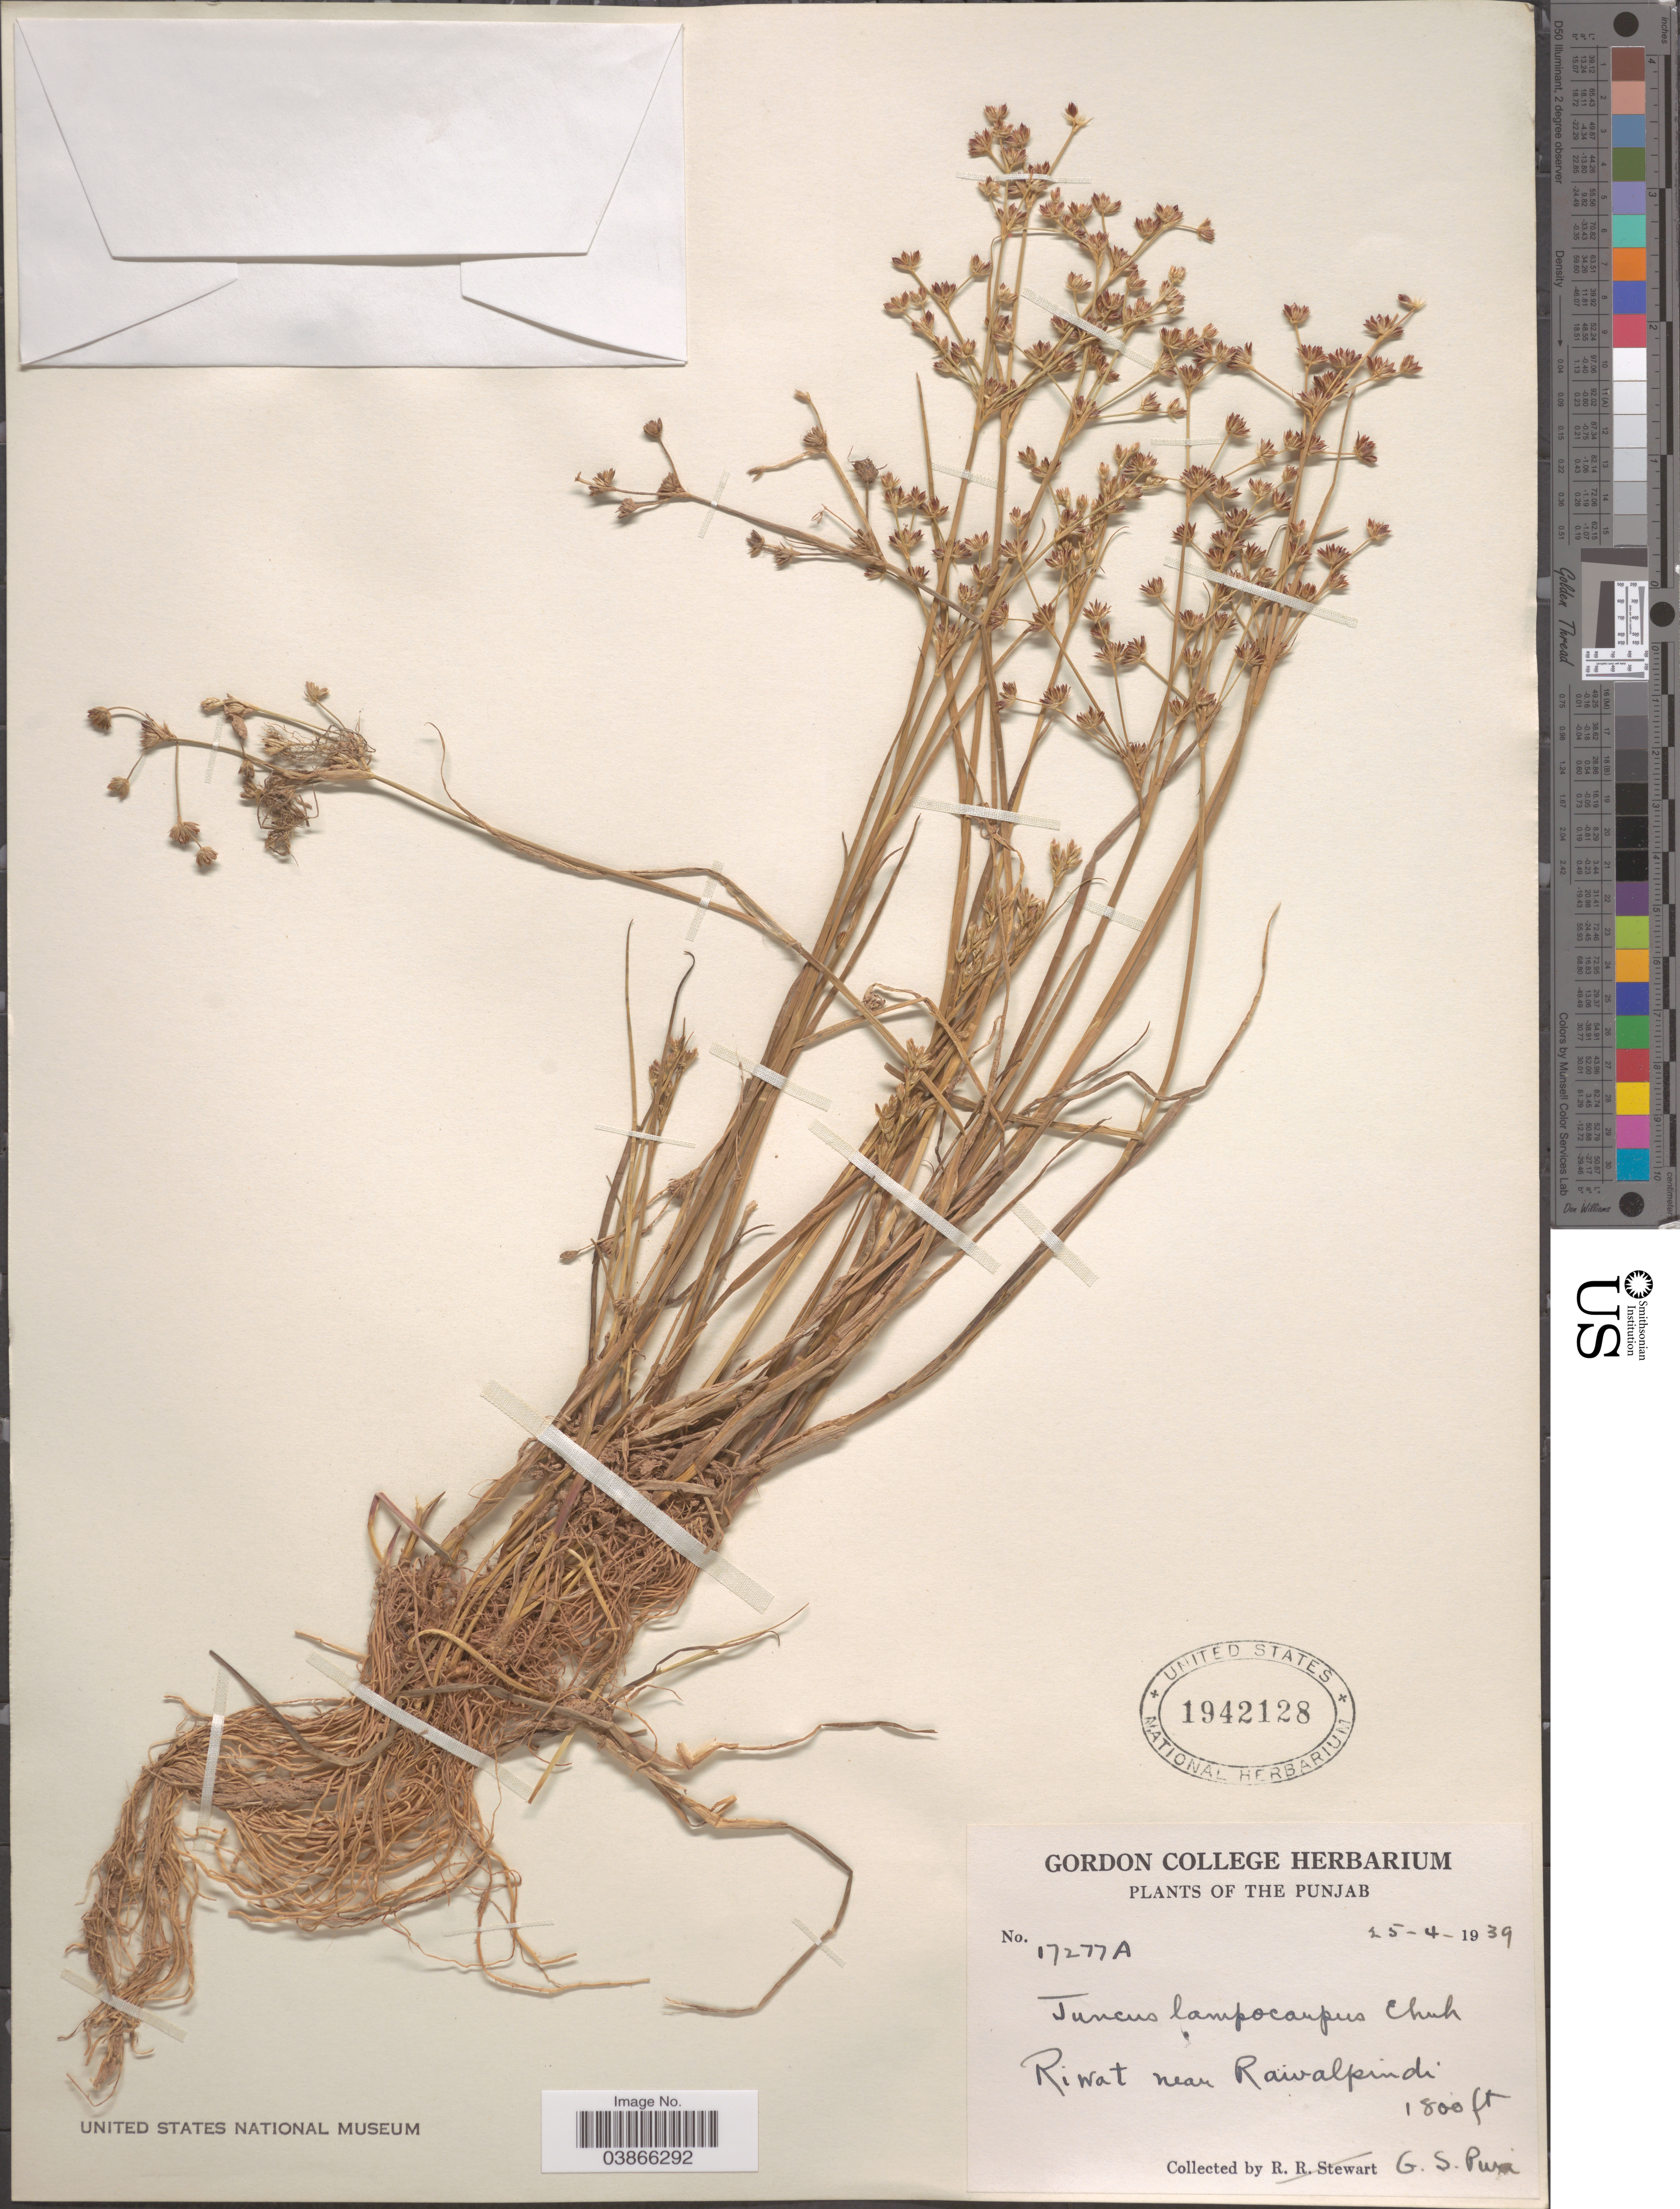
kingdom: Plantae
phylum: Tracheophyta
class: Liliopsida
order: Poales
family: Juncaceae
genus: Juncus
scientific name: Juncus lampocarpus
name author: Ehrh.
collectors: G. Puri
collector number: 17277A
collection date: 1939-04-25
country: Pakistan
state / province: Punjab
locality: Riwat near Rawalpindi.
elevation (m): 549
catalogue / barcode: US 1942128